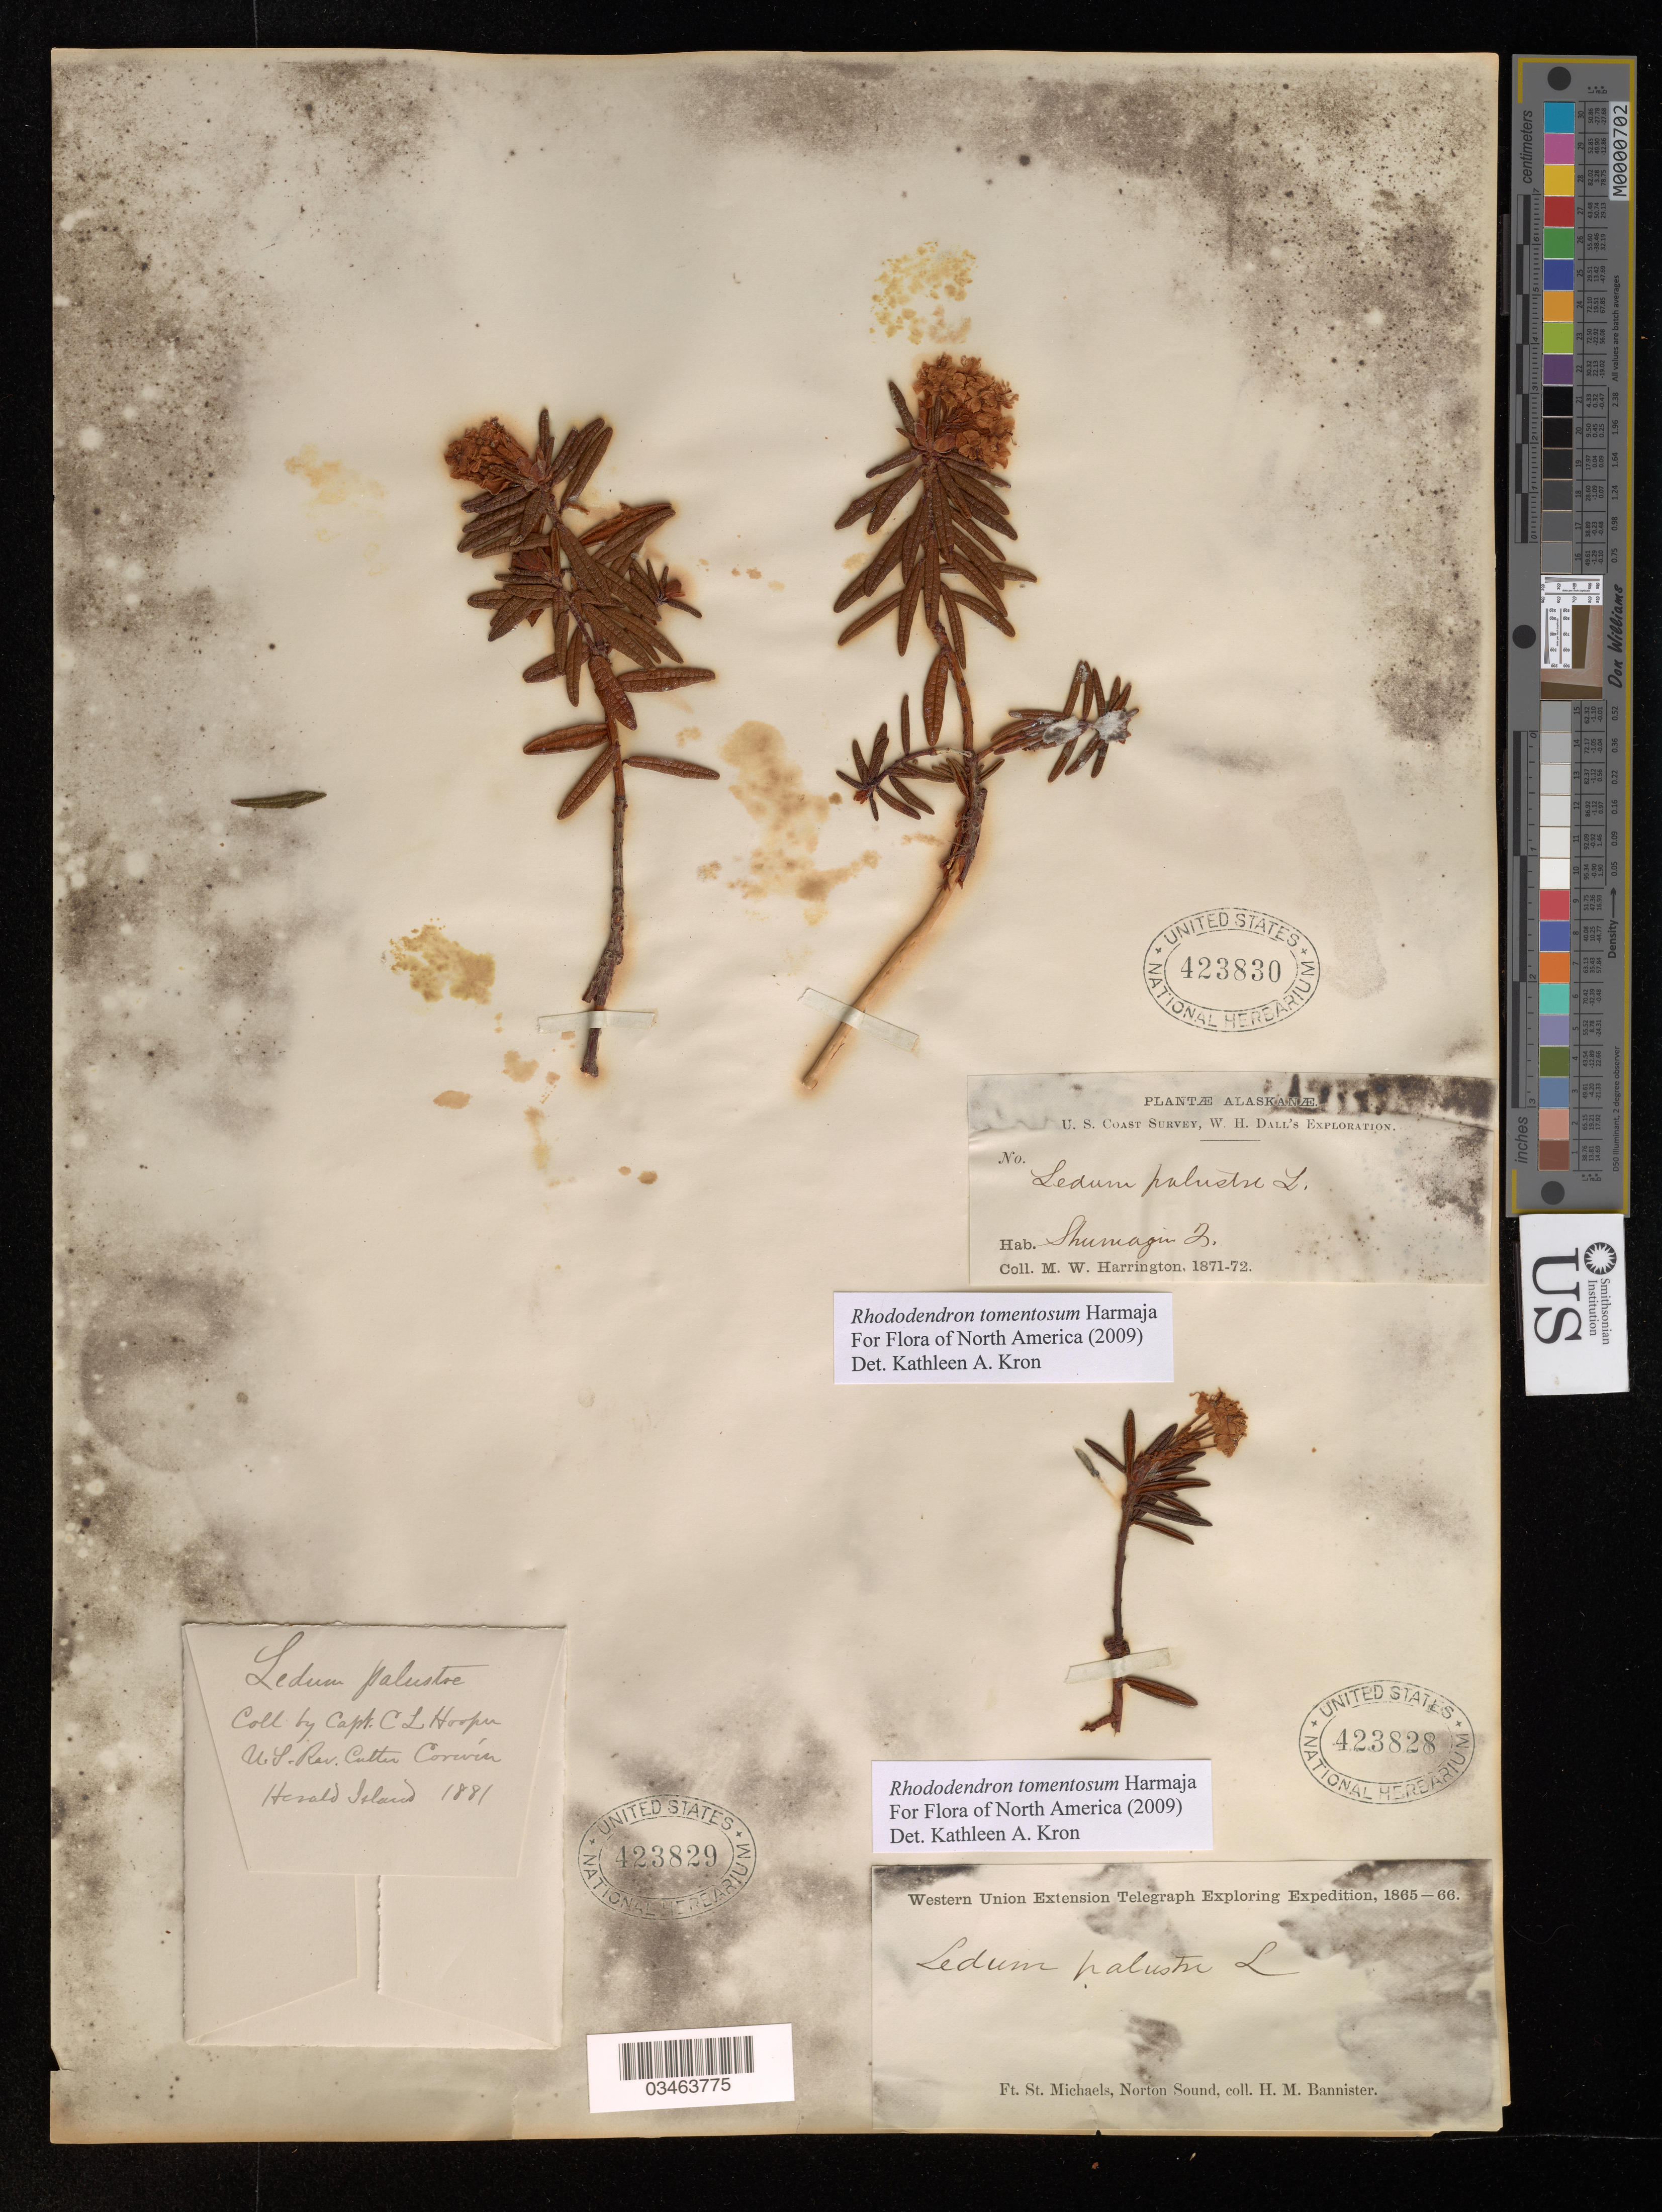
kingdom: Plantae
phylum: Tracheophyta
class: Magnoliopsida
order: Ericales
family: Ericaceae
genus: Rhododendron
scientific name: Rhododendron tomentosum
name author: Harmaja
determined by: Kron, K. A.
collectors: M. W. Harrington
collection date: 1871/1872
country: United States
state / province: Alaska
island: Shumagin Islands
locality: Shumagin Islands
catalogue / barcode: US 423830-3